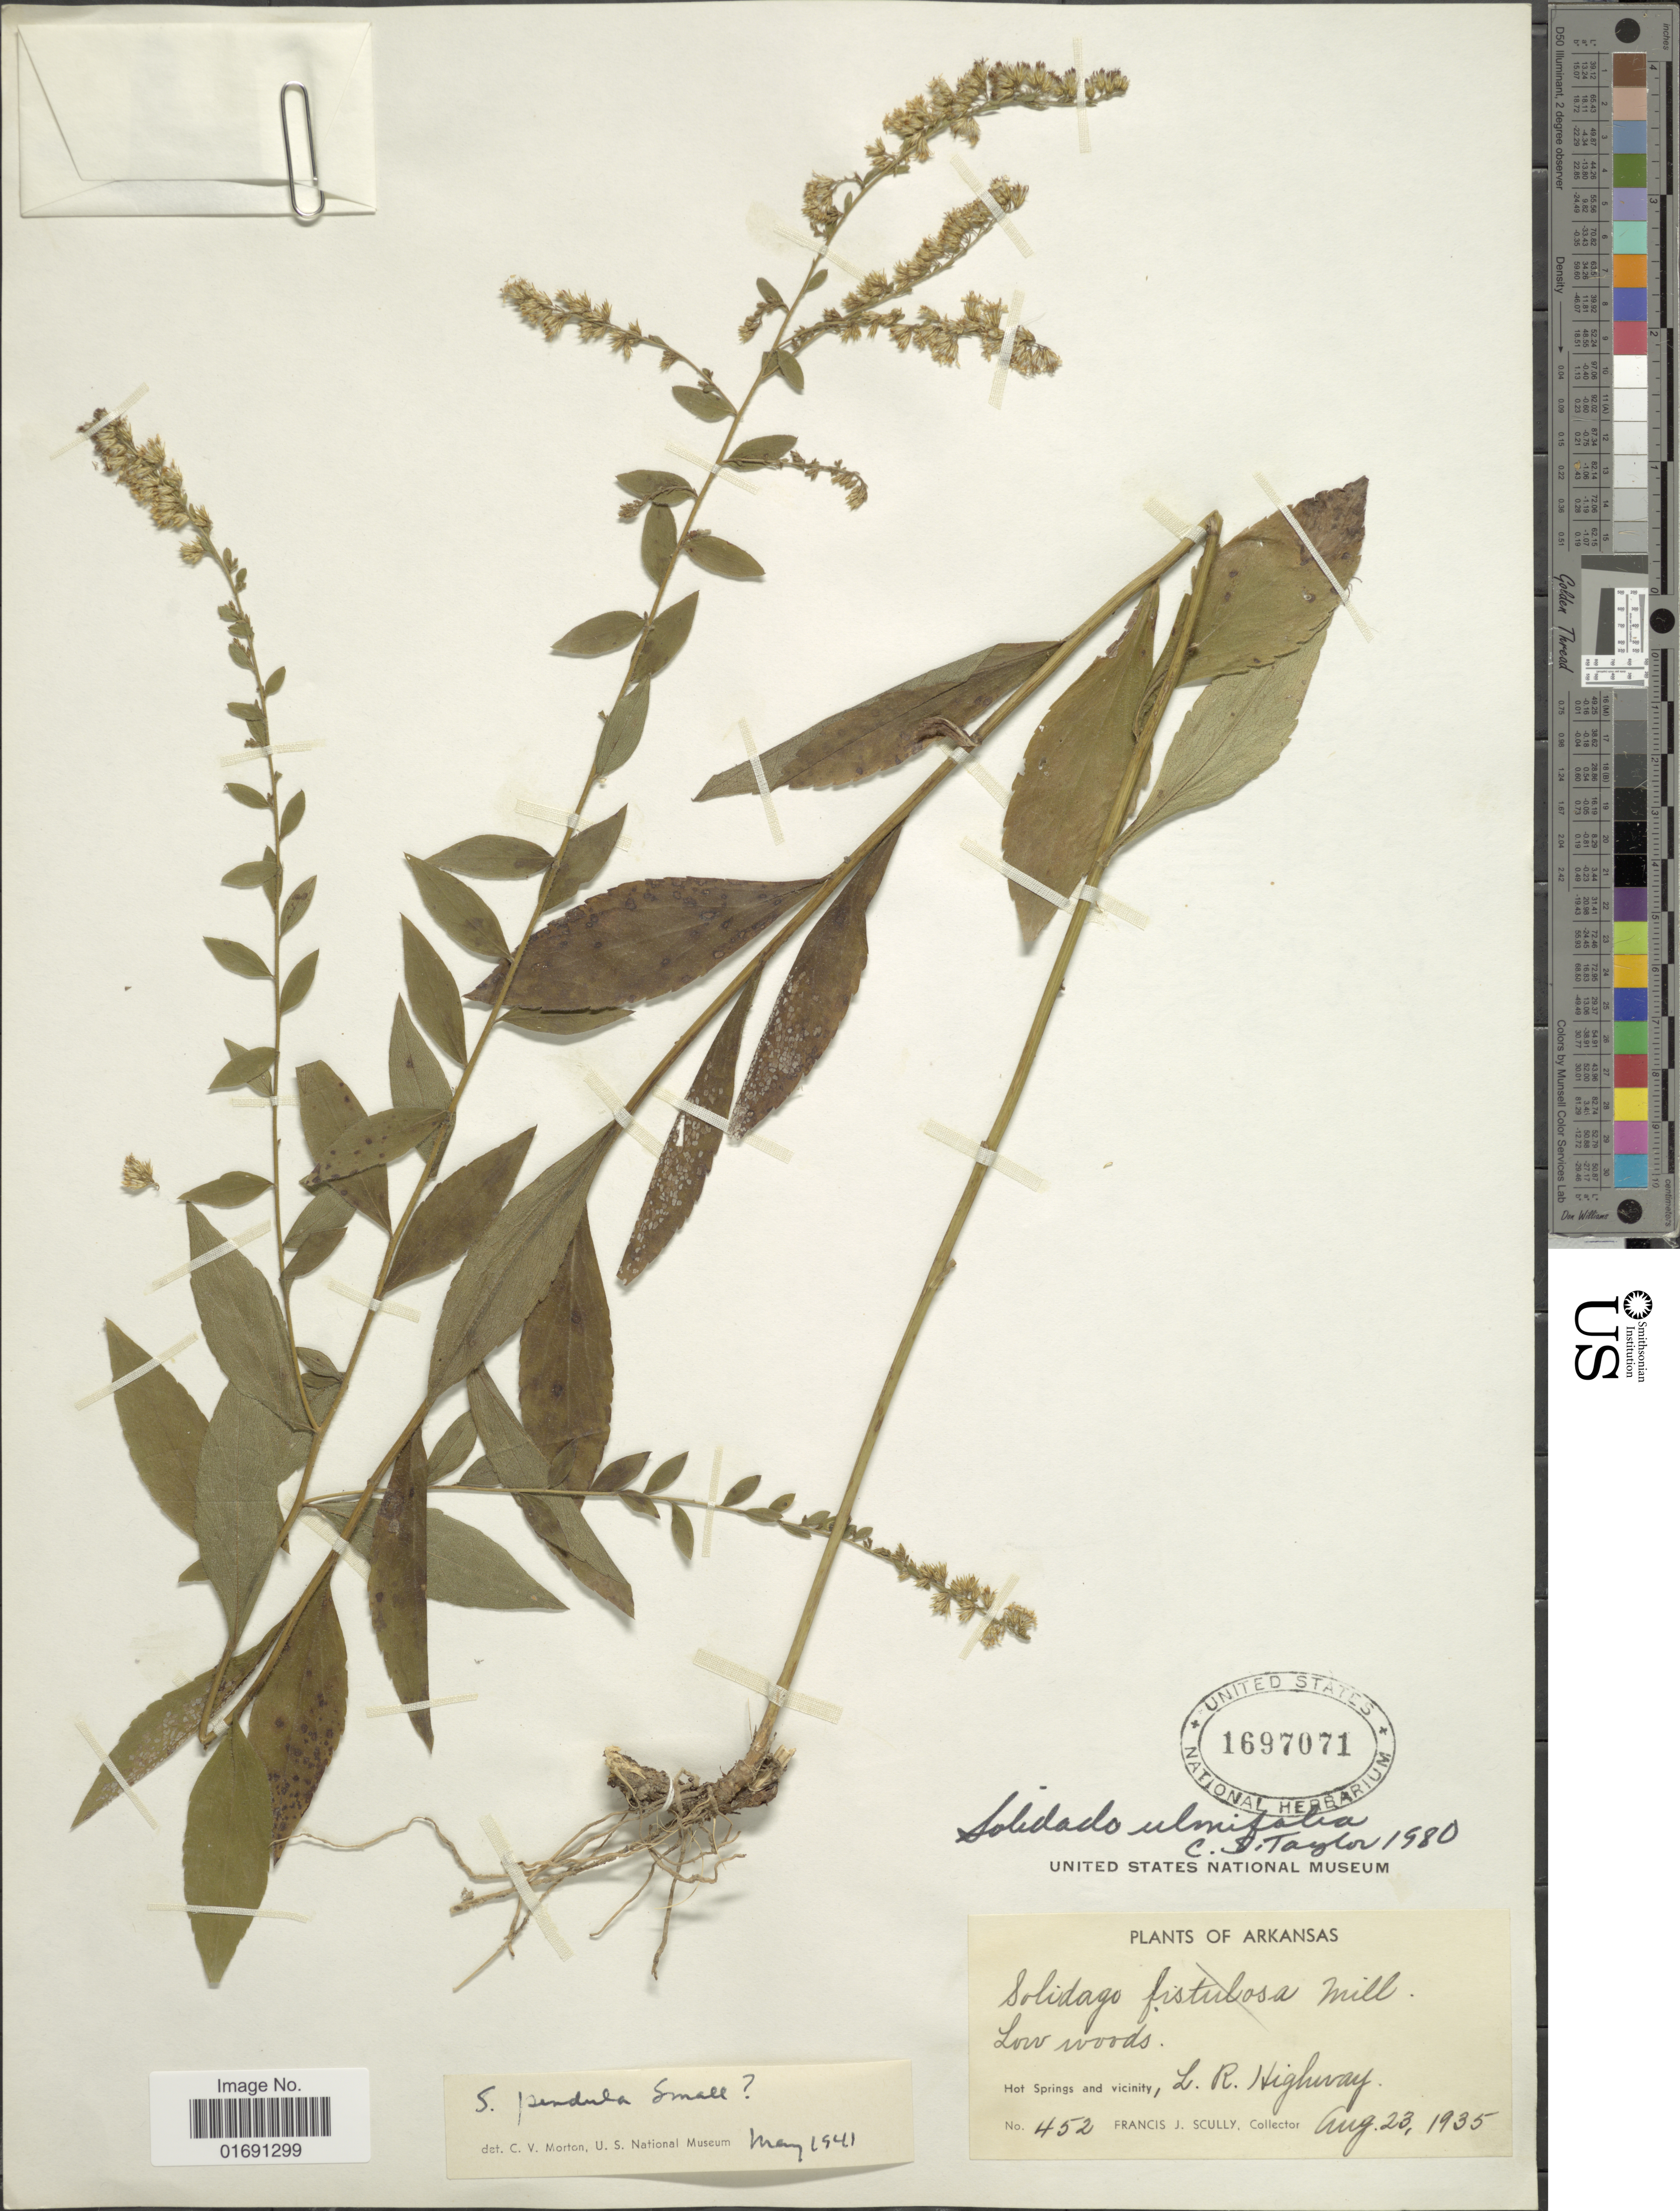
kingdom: Plantae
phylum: Tracheophyta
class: Magnoliopsida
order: Asterales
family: Asteraceae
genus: Solidago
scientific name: Solidago ulmifolia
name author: Muhl. ex Willd.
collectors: F. J. Scully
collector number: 452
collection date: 1935-08-23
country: United States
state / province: Arkansas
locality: Hot Springs and vicinity, L. R. Highway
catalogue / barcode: US 1697071